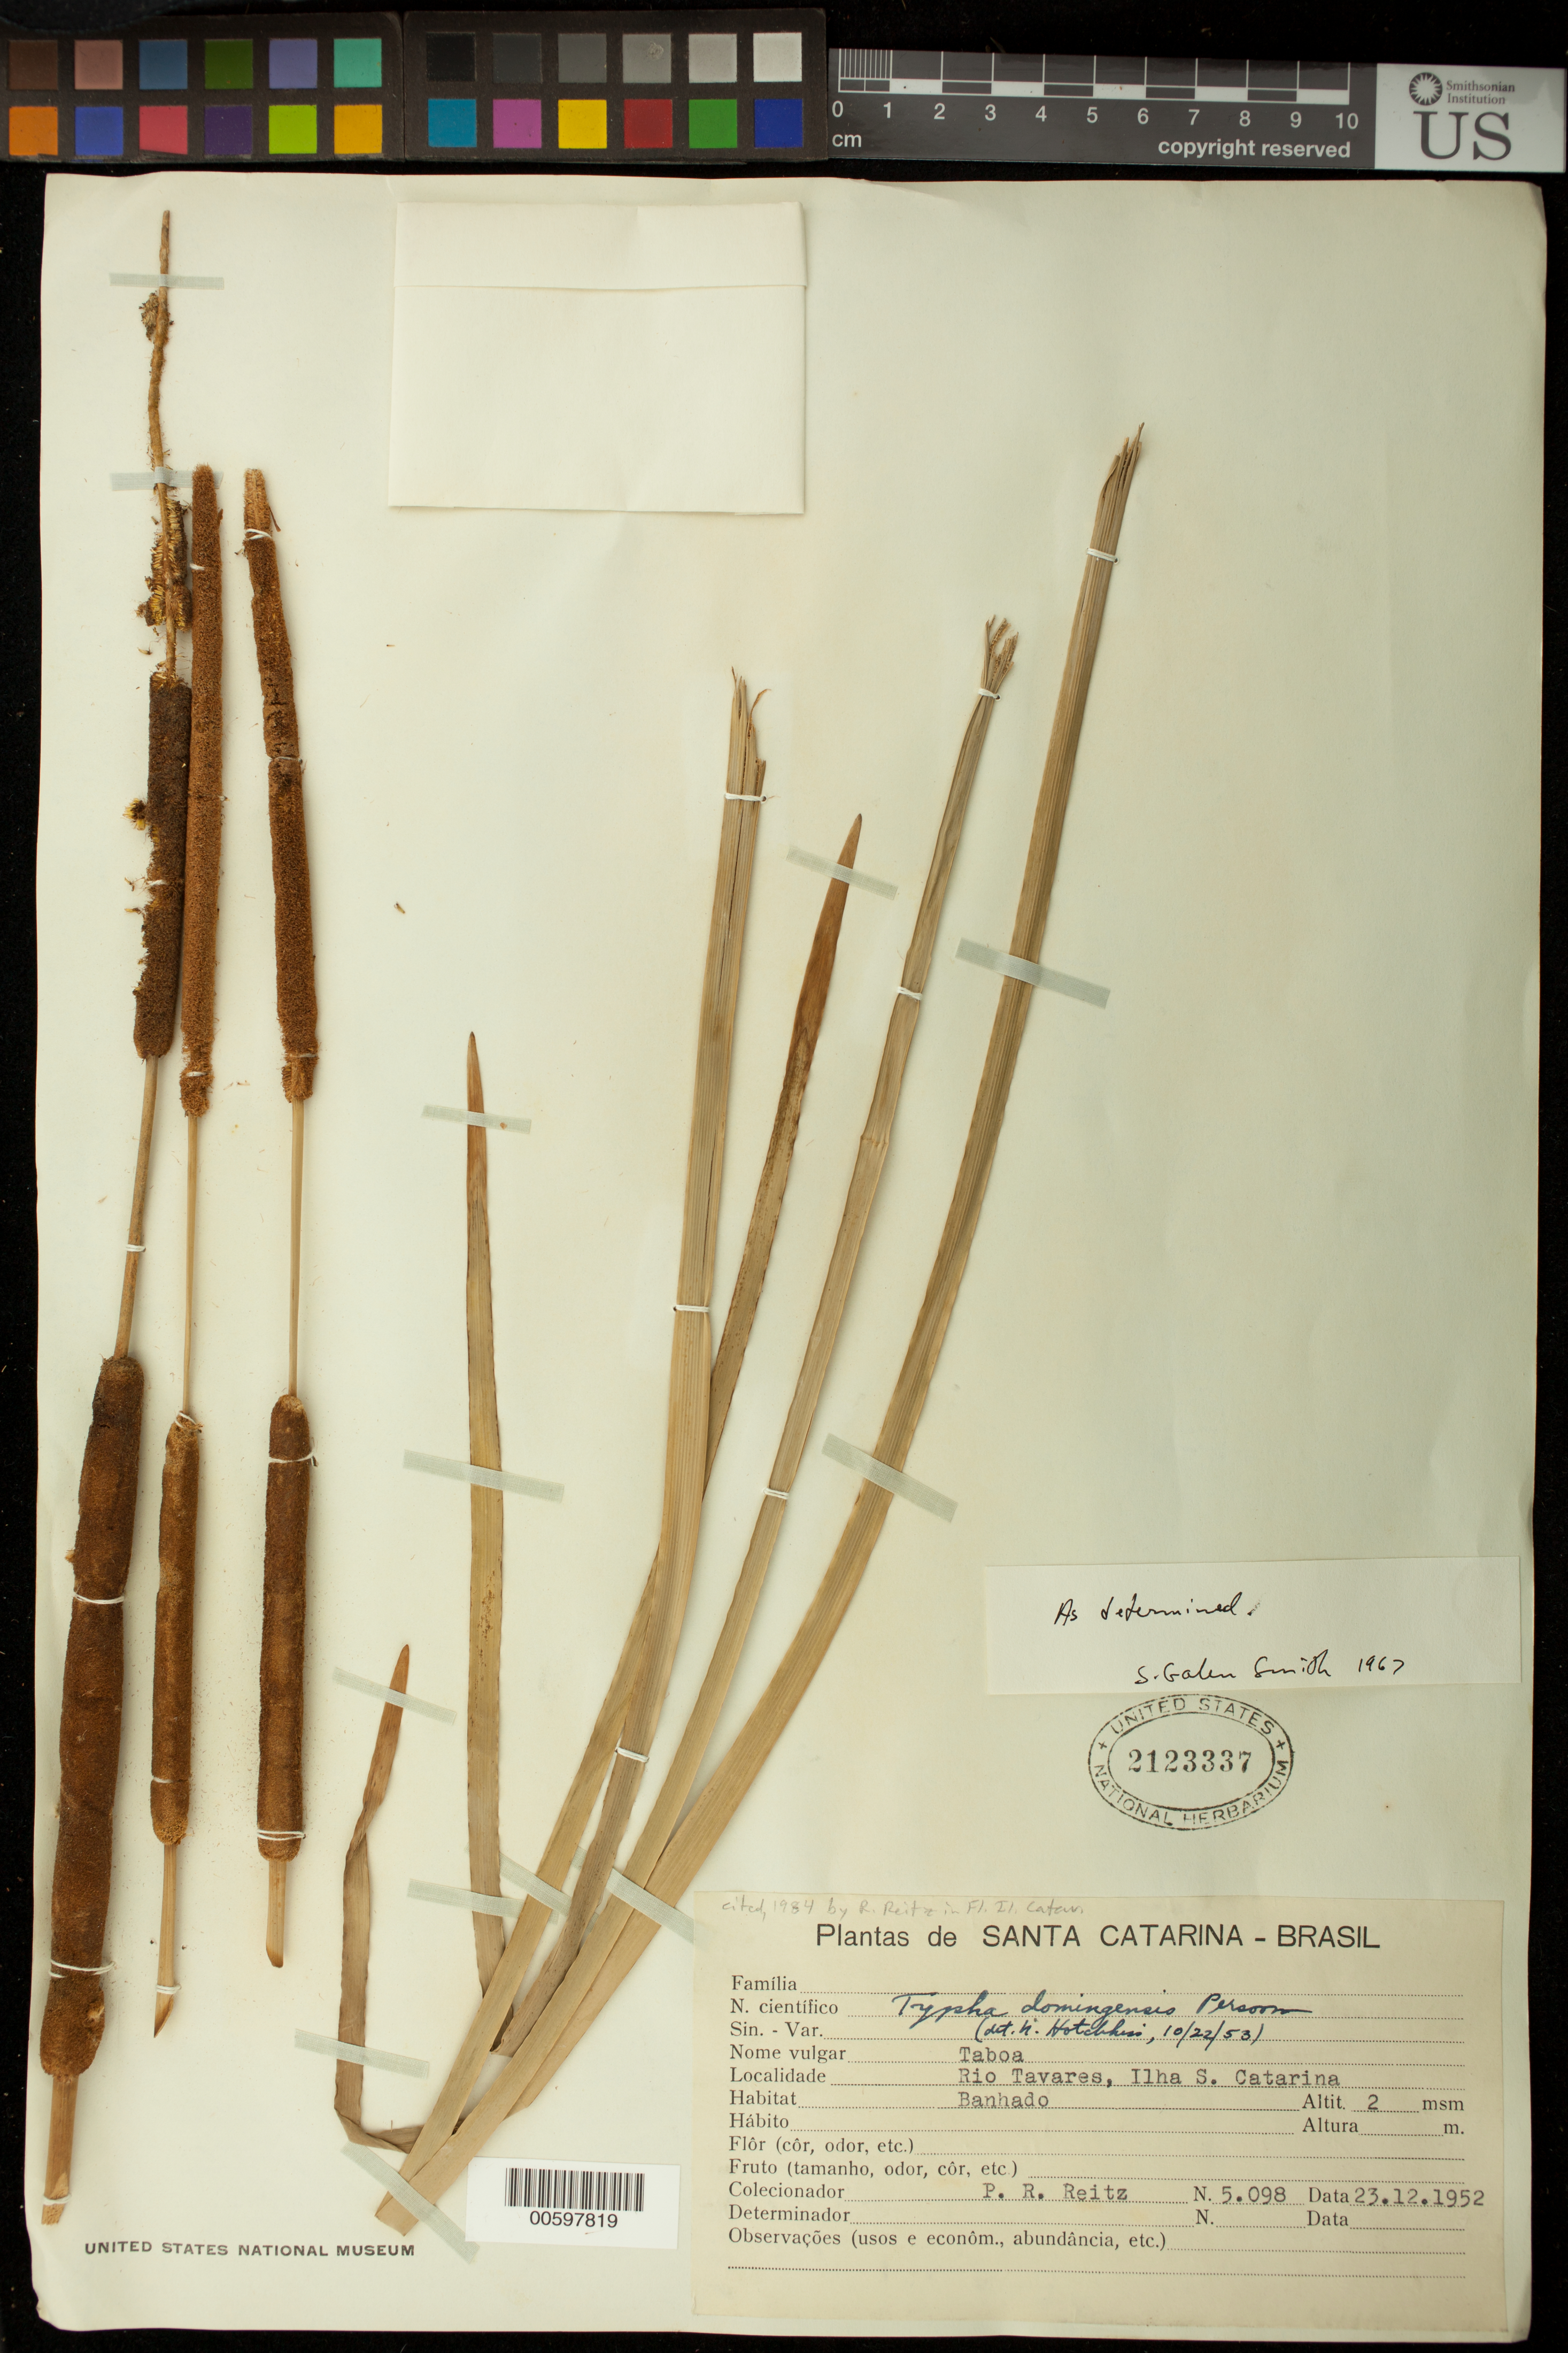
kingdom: Plantae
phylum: Tracheophyta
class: Liliopsida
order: Poales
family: Typhaceae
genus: Typha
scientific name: Typha domingensis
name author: Pers.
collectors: R. Reitz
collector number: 5098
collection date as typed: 23 Dec 1952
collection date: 1952-12-23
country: Faroe Islands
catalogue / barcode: US 2123337